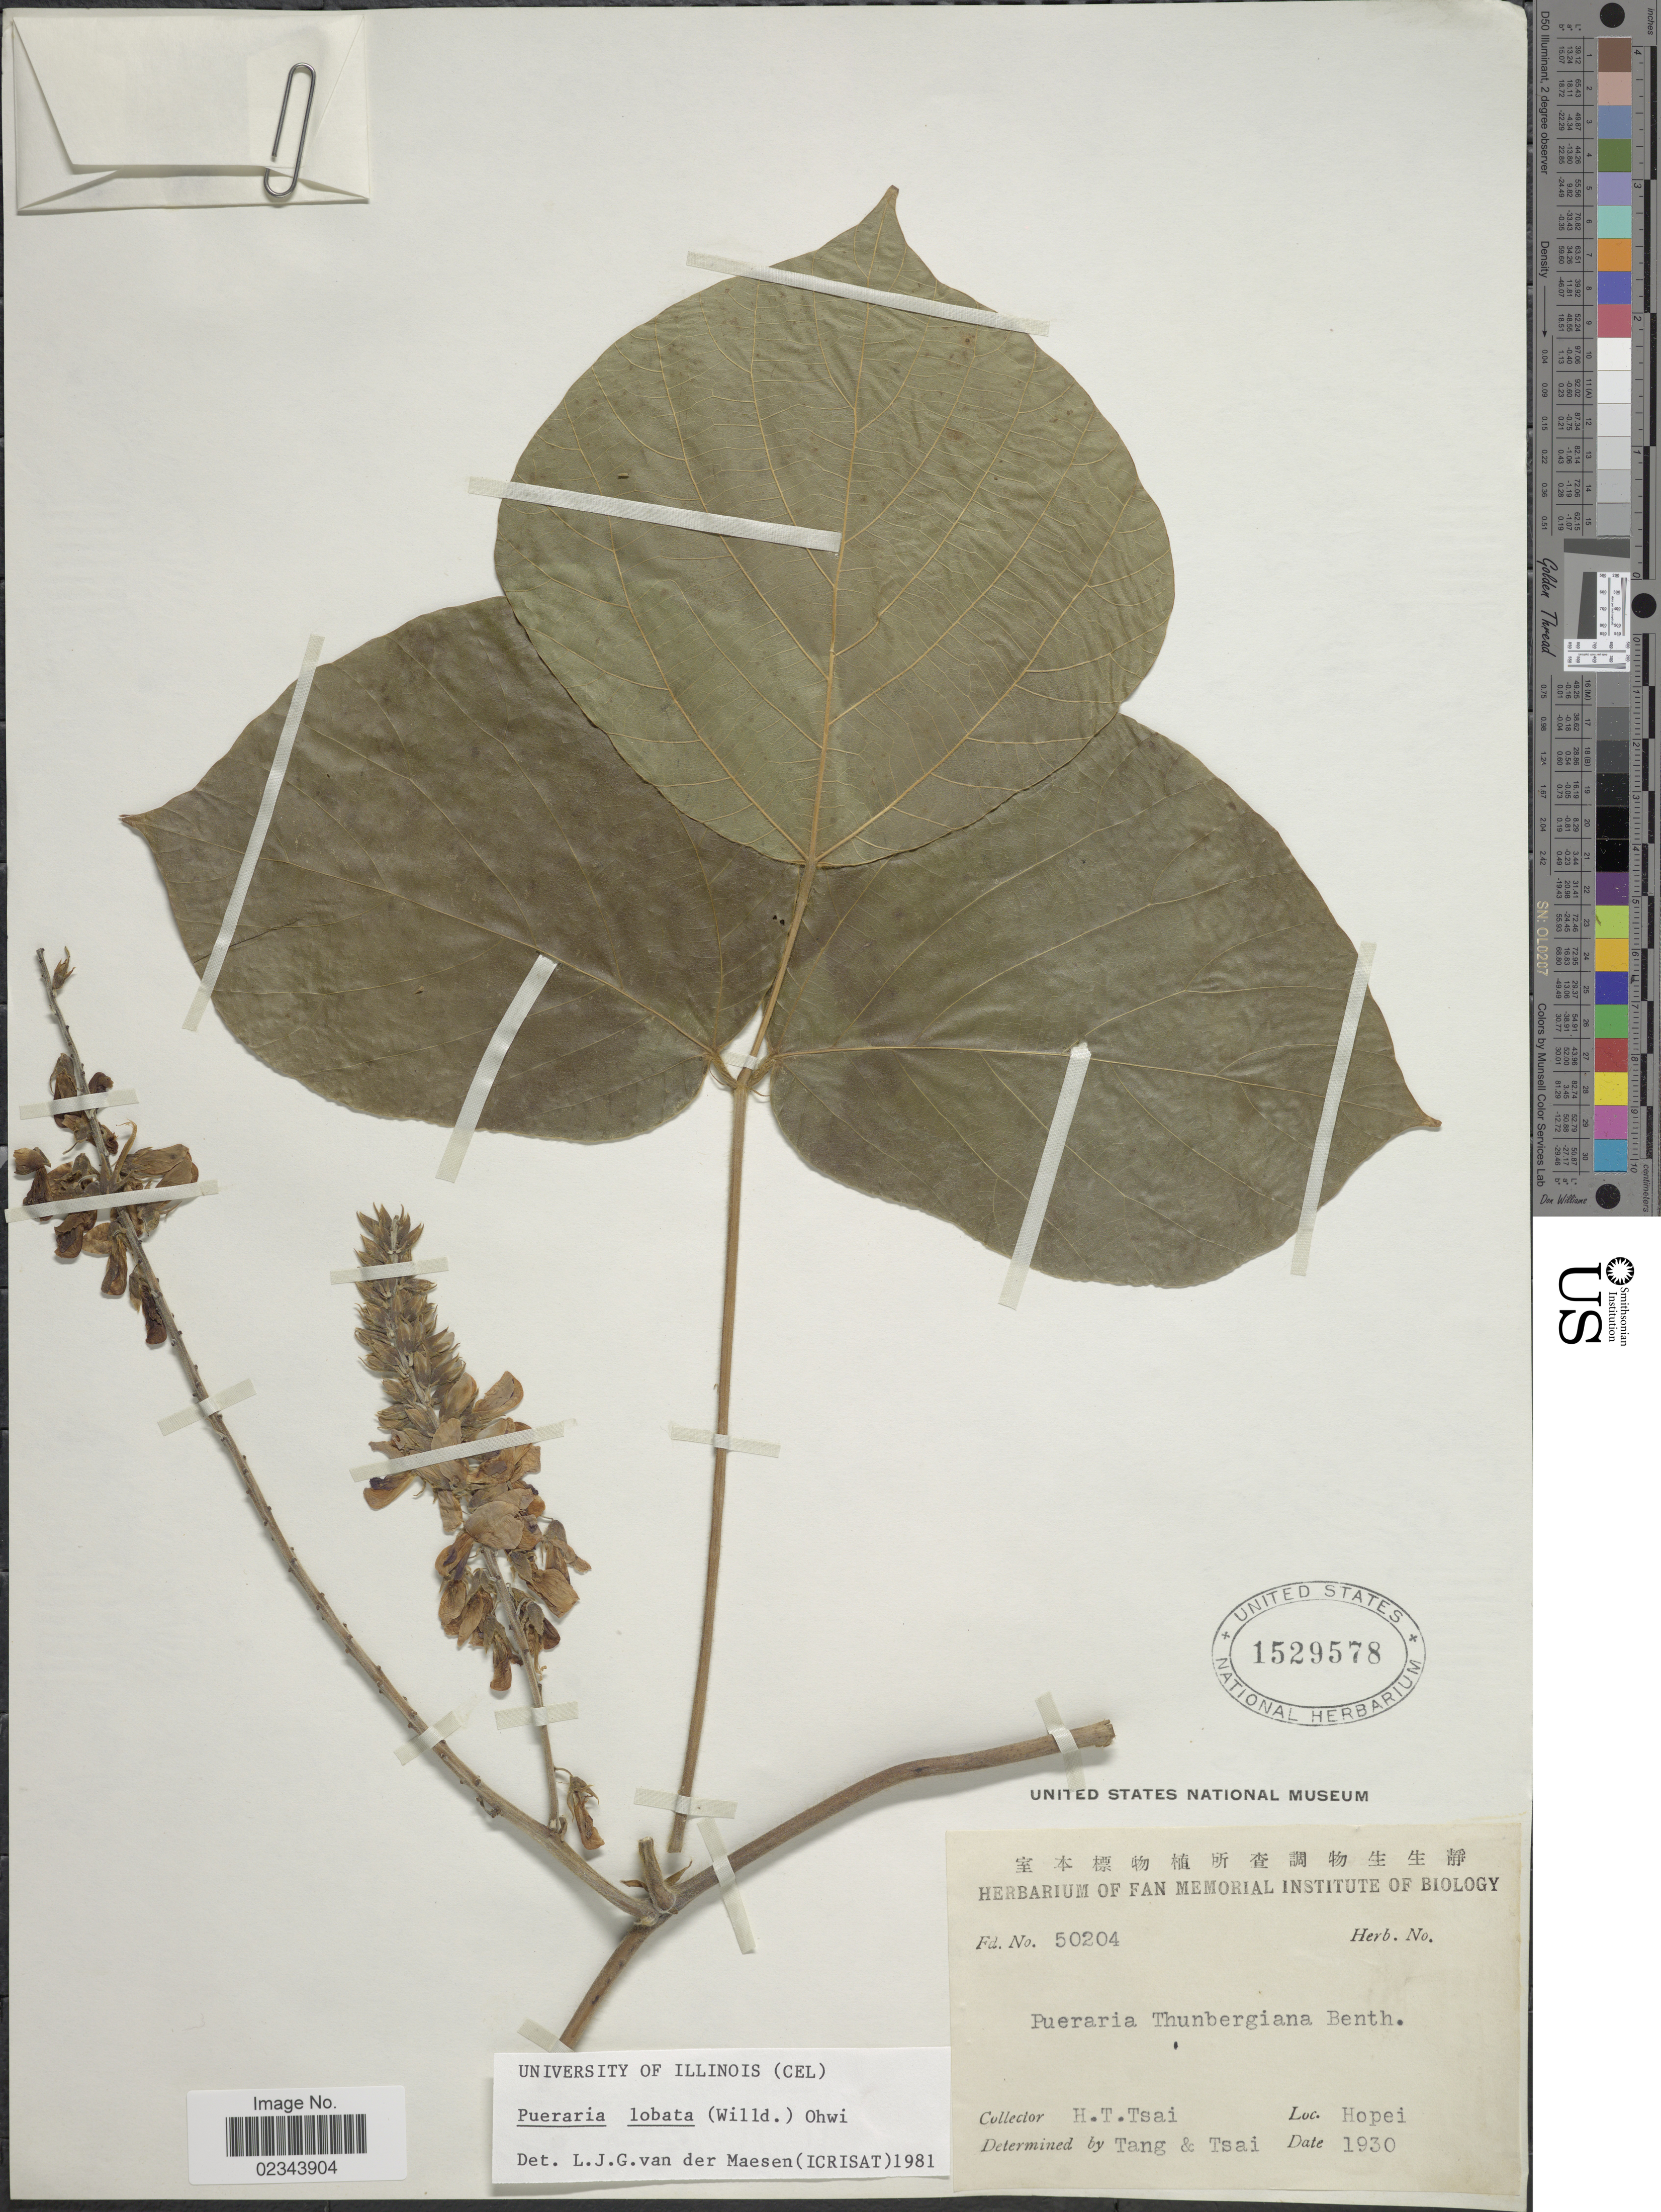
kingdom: Plantae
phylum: Tracheophyta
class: Magnoliopsida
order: Fabales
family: Fabaceae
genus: Pueraria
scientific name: Pueraria lobata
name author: (Willd.) Ohwi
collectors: H. Tsai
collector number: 50204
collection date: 1930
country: China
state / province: Hebei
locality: Hopei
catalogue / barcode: US 1529578